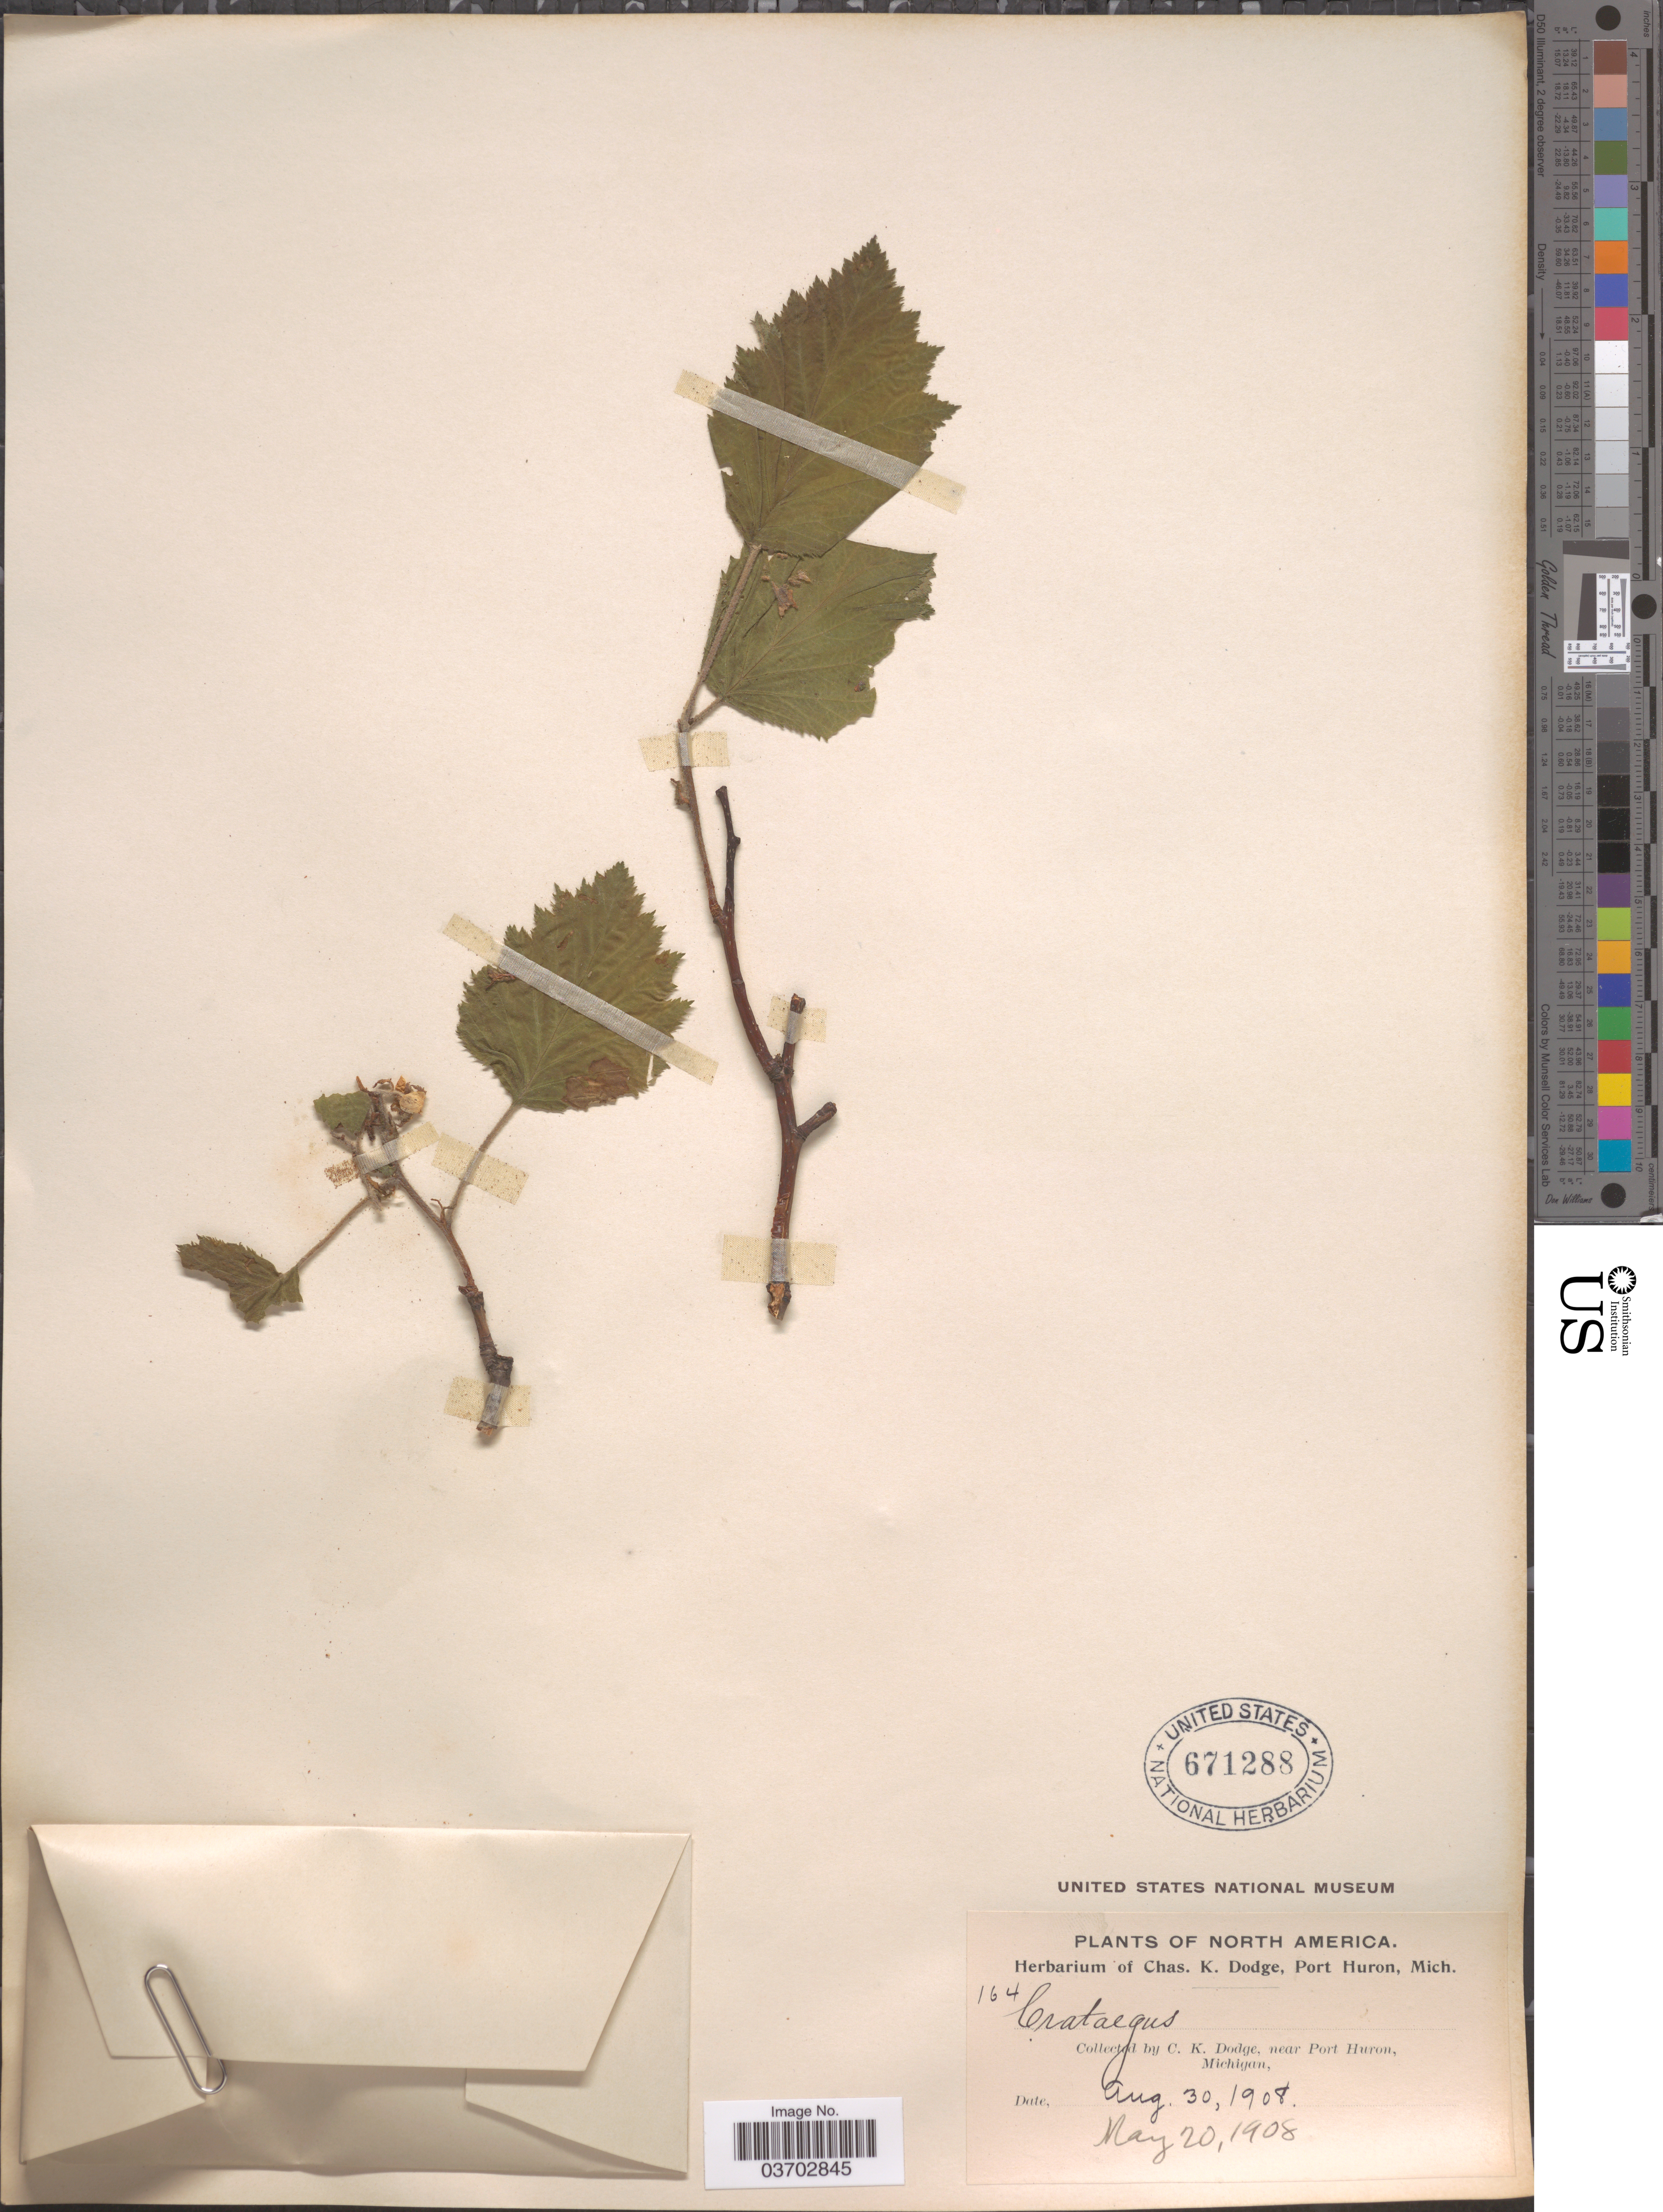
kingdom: Plantae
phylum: Tracheophyta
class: Magnoliopsida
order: Rosales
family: Rosaceae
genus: Crataegus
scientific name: Crataegus sp.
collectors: C. K. Dodge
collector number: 164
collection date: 1908-05-20/1908-08-30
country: United States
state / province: Michigan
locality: Near Port Huron.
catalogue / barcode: US 671288